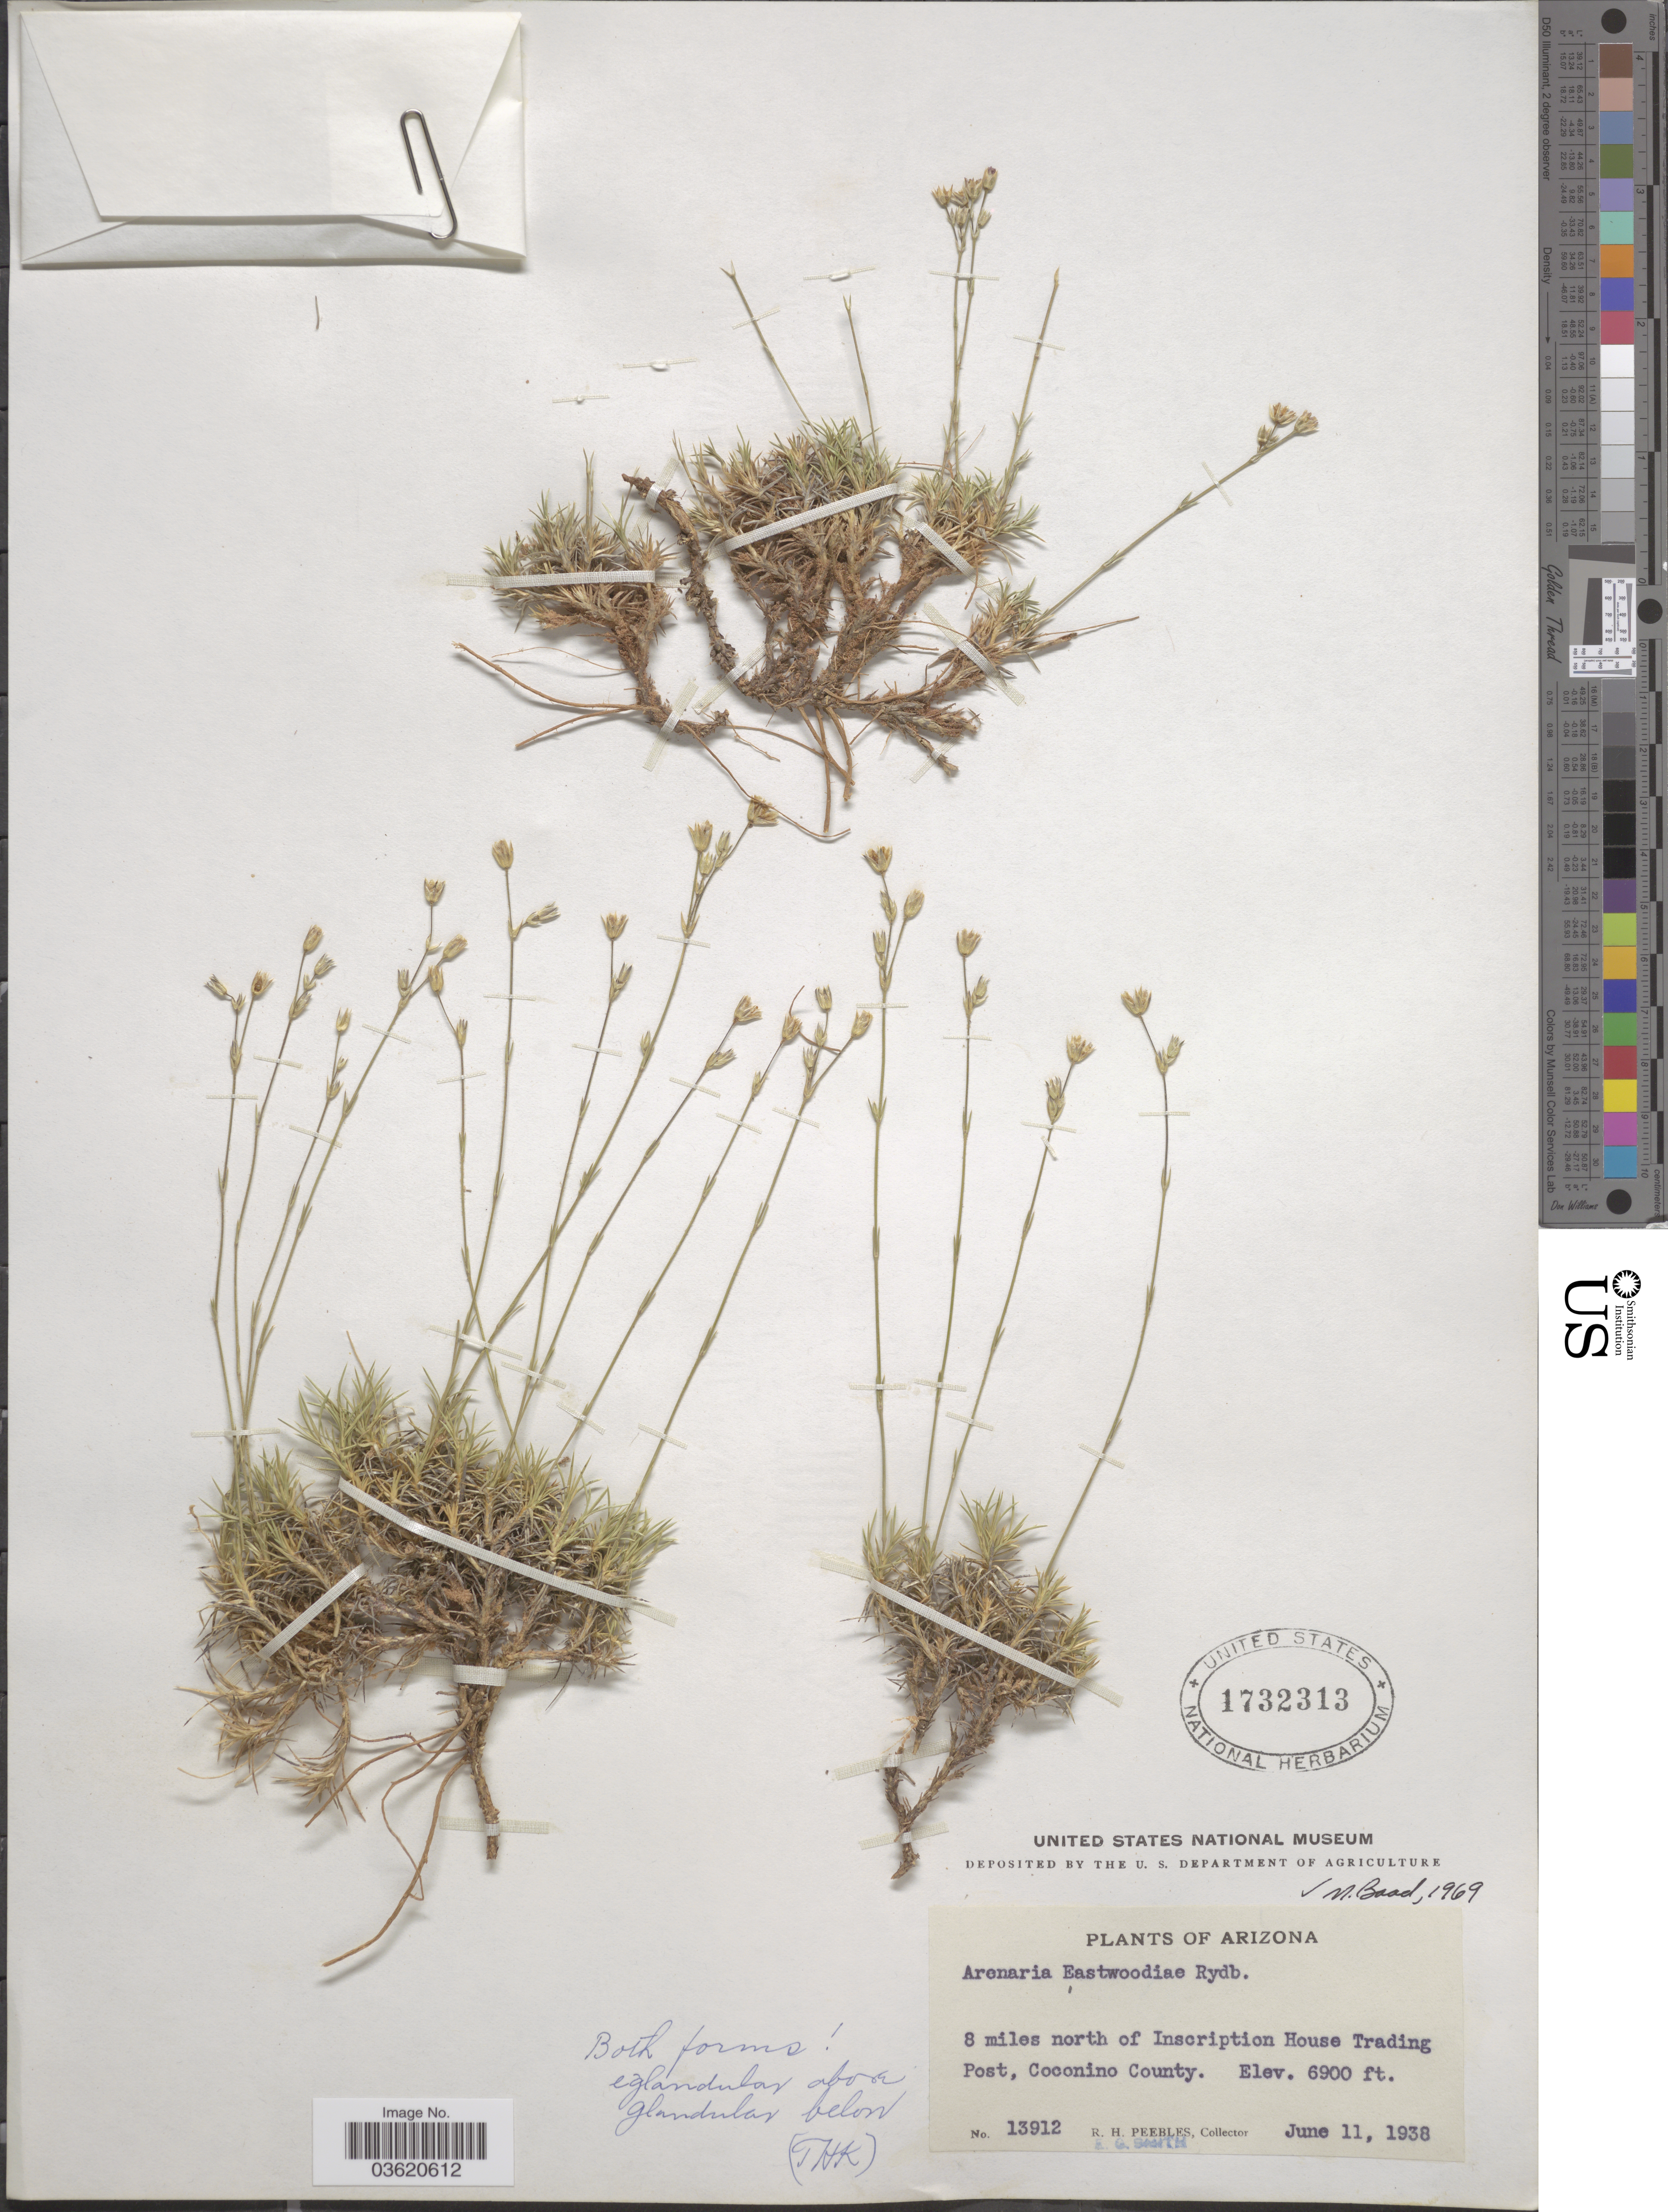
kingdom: Plantae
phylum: Tracheophyta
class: Magnoliopsida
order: Caryophyllales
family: Caryophyllaceae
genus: Eremogone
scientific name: Eremogone eastwoodiae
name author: (Rydb.) Ikonn.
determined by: Strong, Mark T., (BOT), Smithsonian Institution - National Museum of Natural History (UNITED STATES)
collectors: R. H. Peebles & E. G. Smith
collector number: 13912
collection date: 1938-06-11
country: United States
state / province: Arizona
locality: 8 miles north of Inscription House Trading Post, Coconino County.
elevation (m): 2103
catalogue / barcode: US 1732313